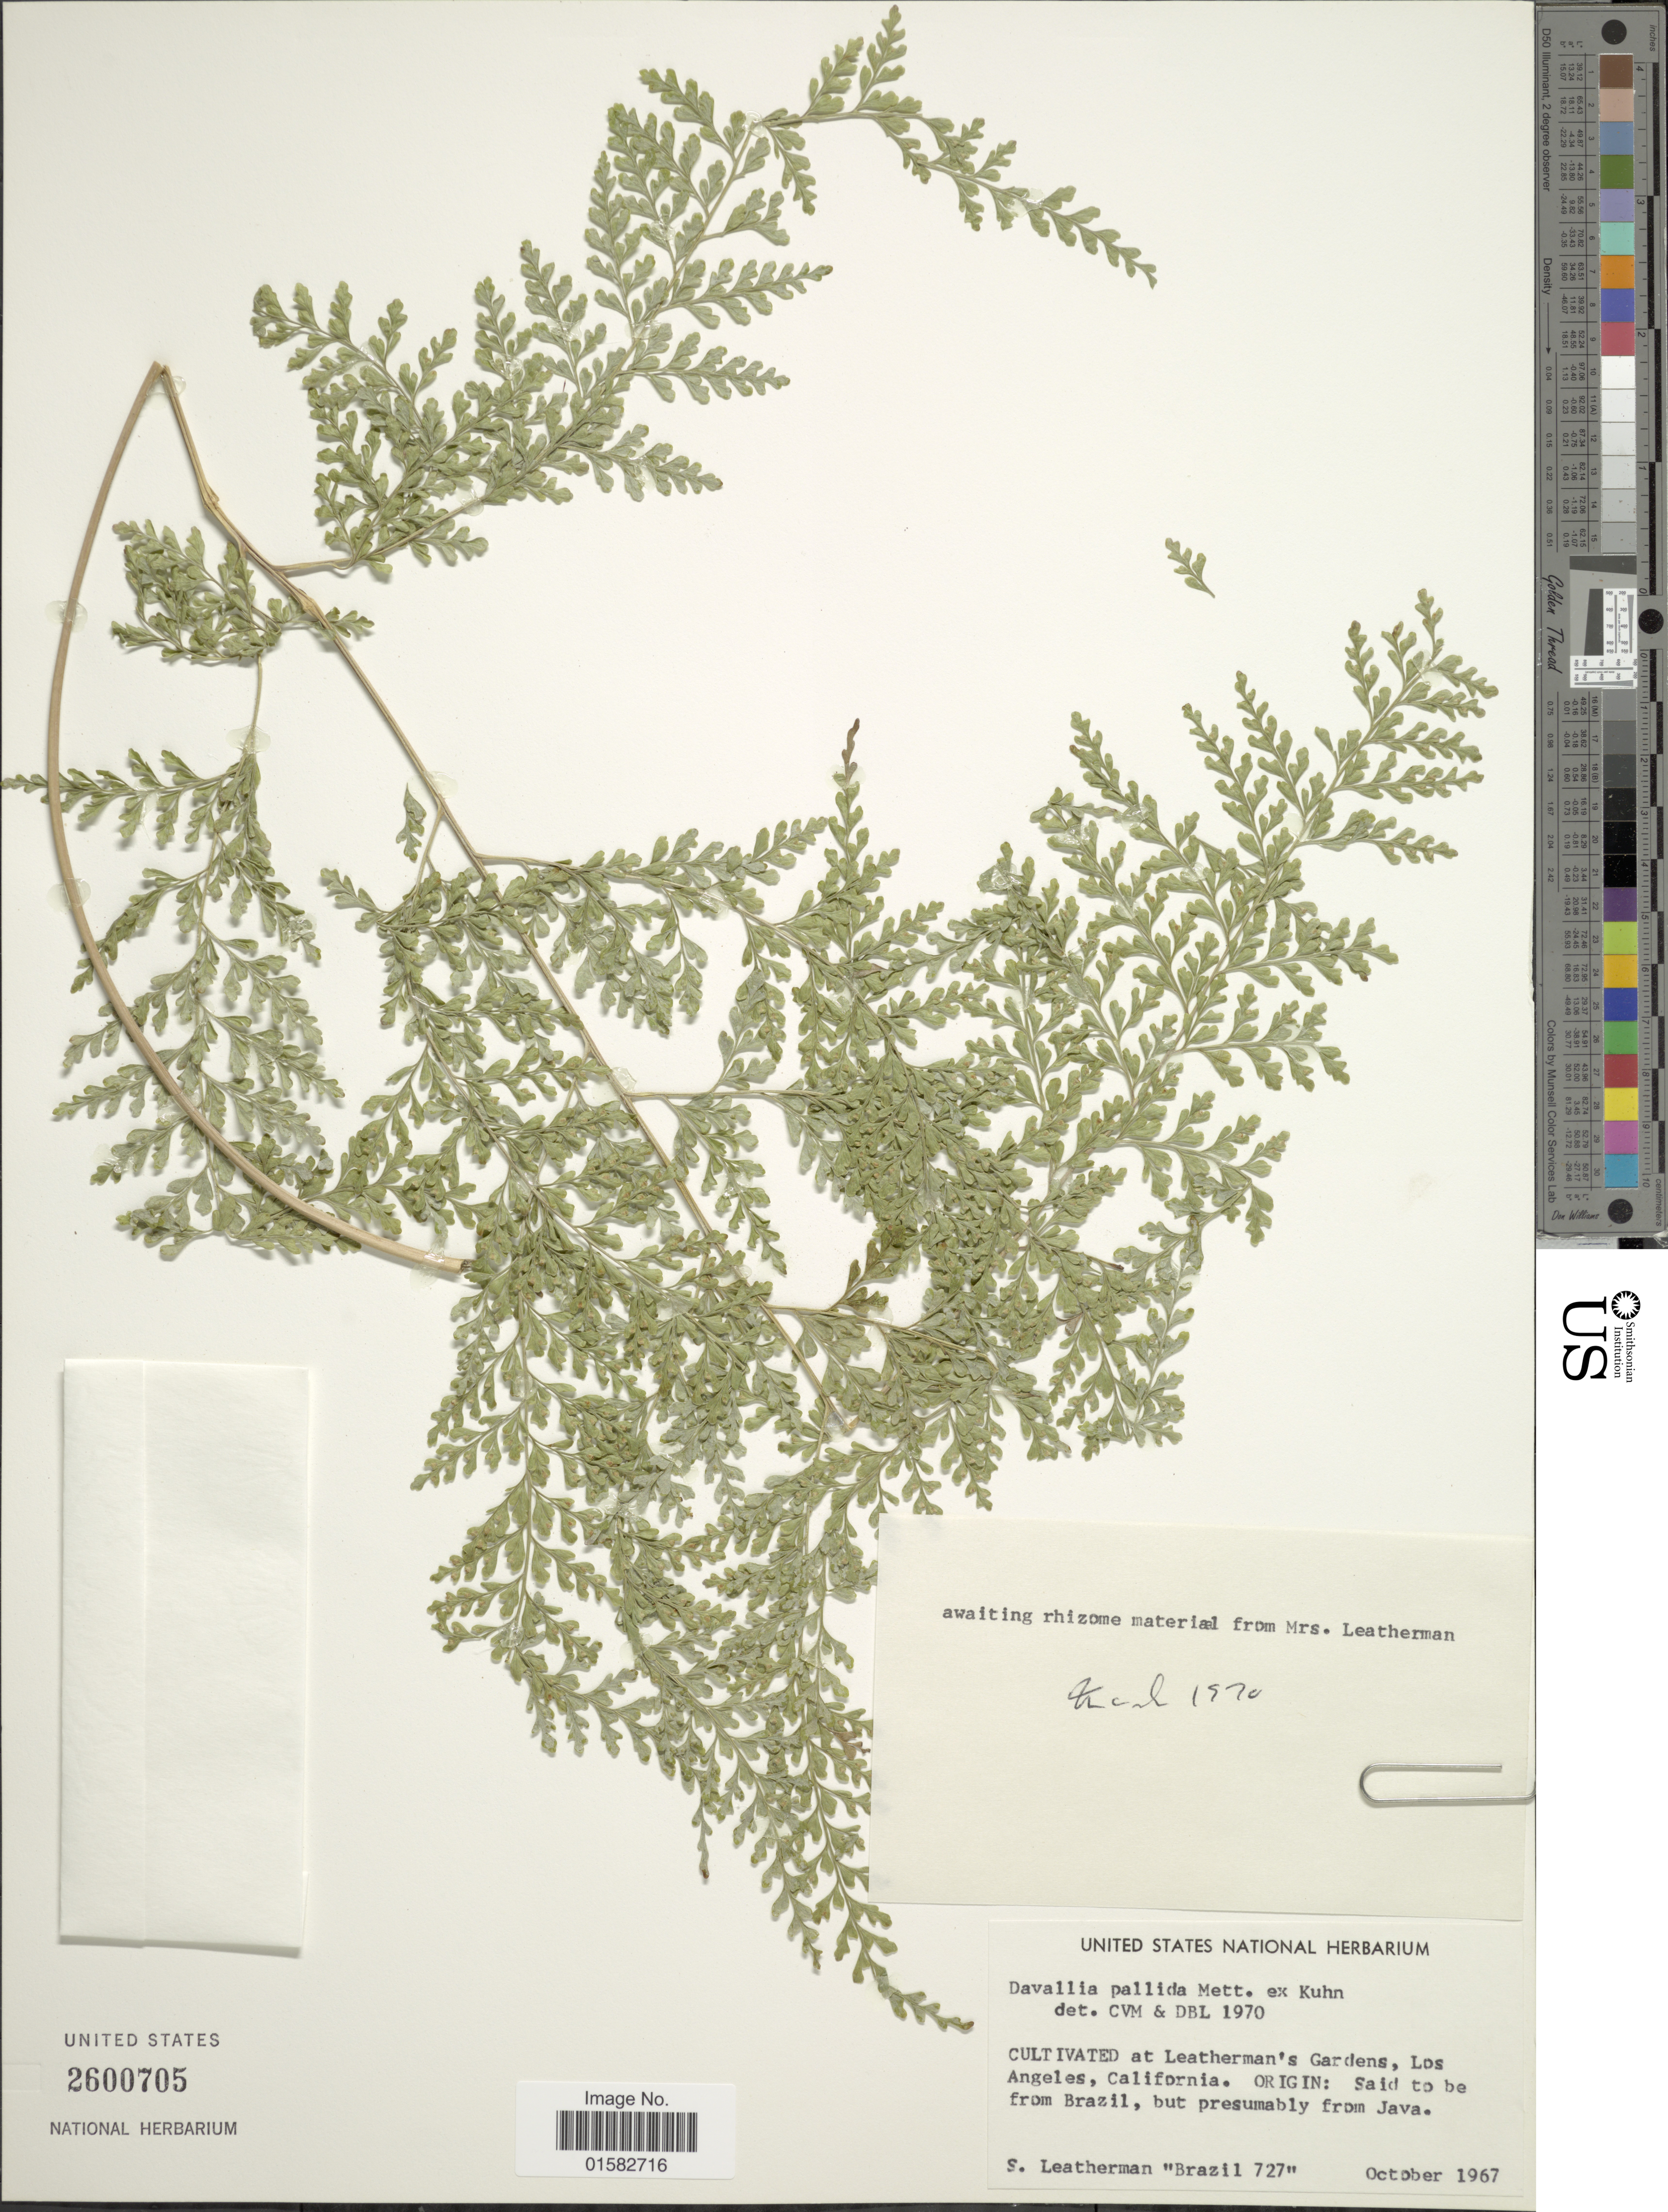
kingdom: Plantae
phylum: Tracheophyta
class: Polypodiopsida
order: Polypodiales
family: Davalliaceae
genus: Davallia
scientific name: Davallia pallida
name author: (Mett.) Copel.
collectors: S. Leatherman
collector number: Brazil 727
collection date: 1967-10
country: United States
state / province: California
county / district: Los Angeles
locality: Cultivated at Leatherman's Gardens, Los Angeles.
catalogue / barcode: US 2600705